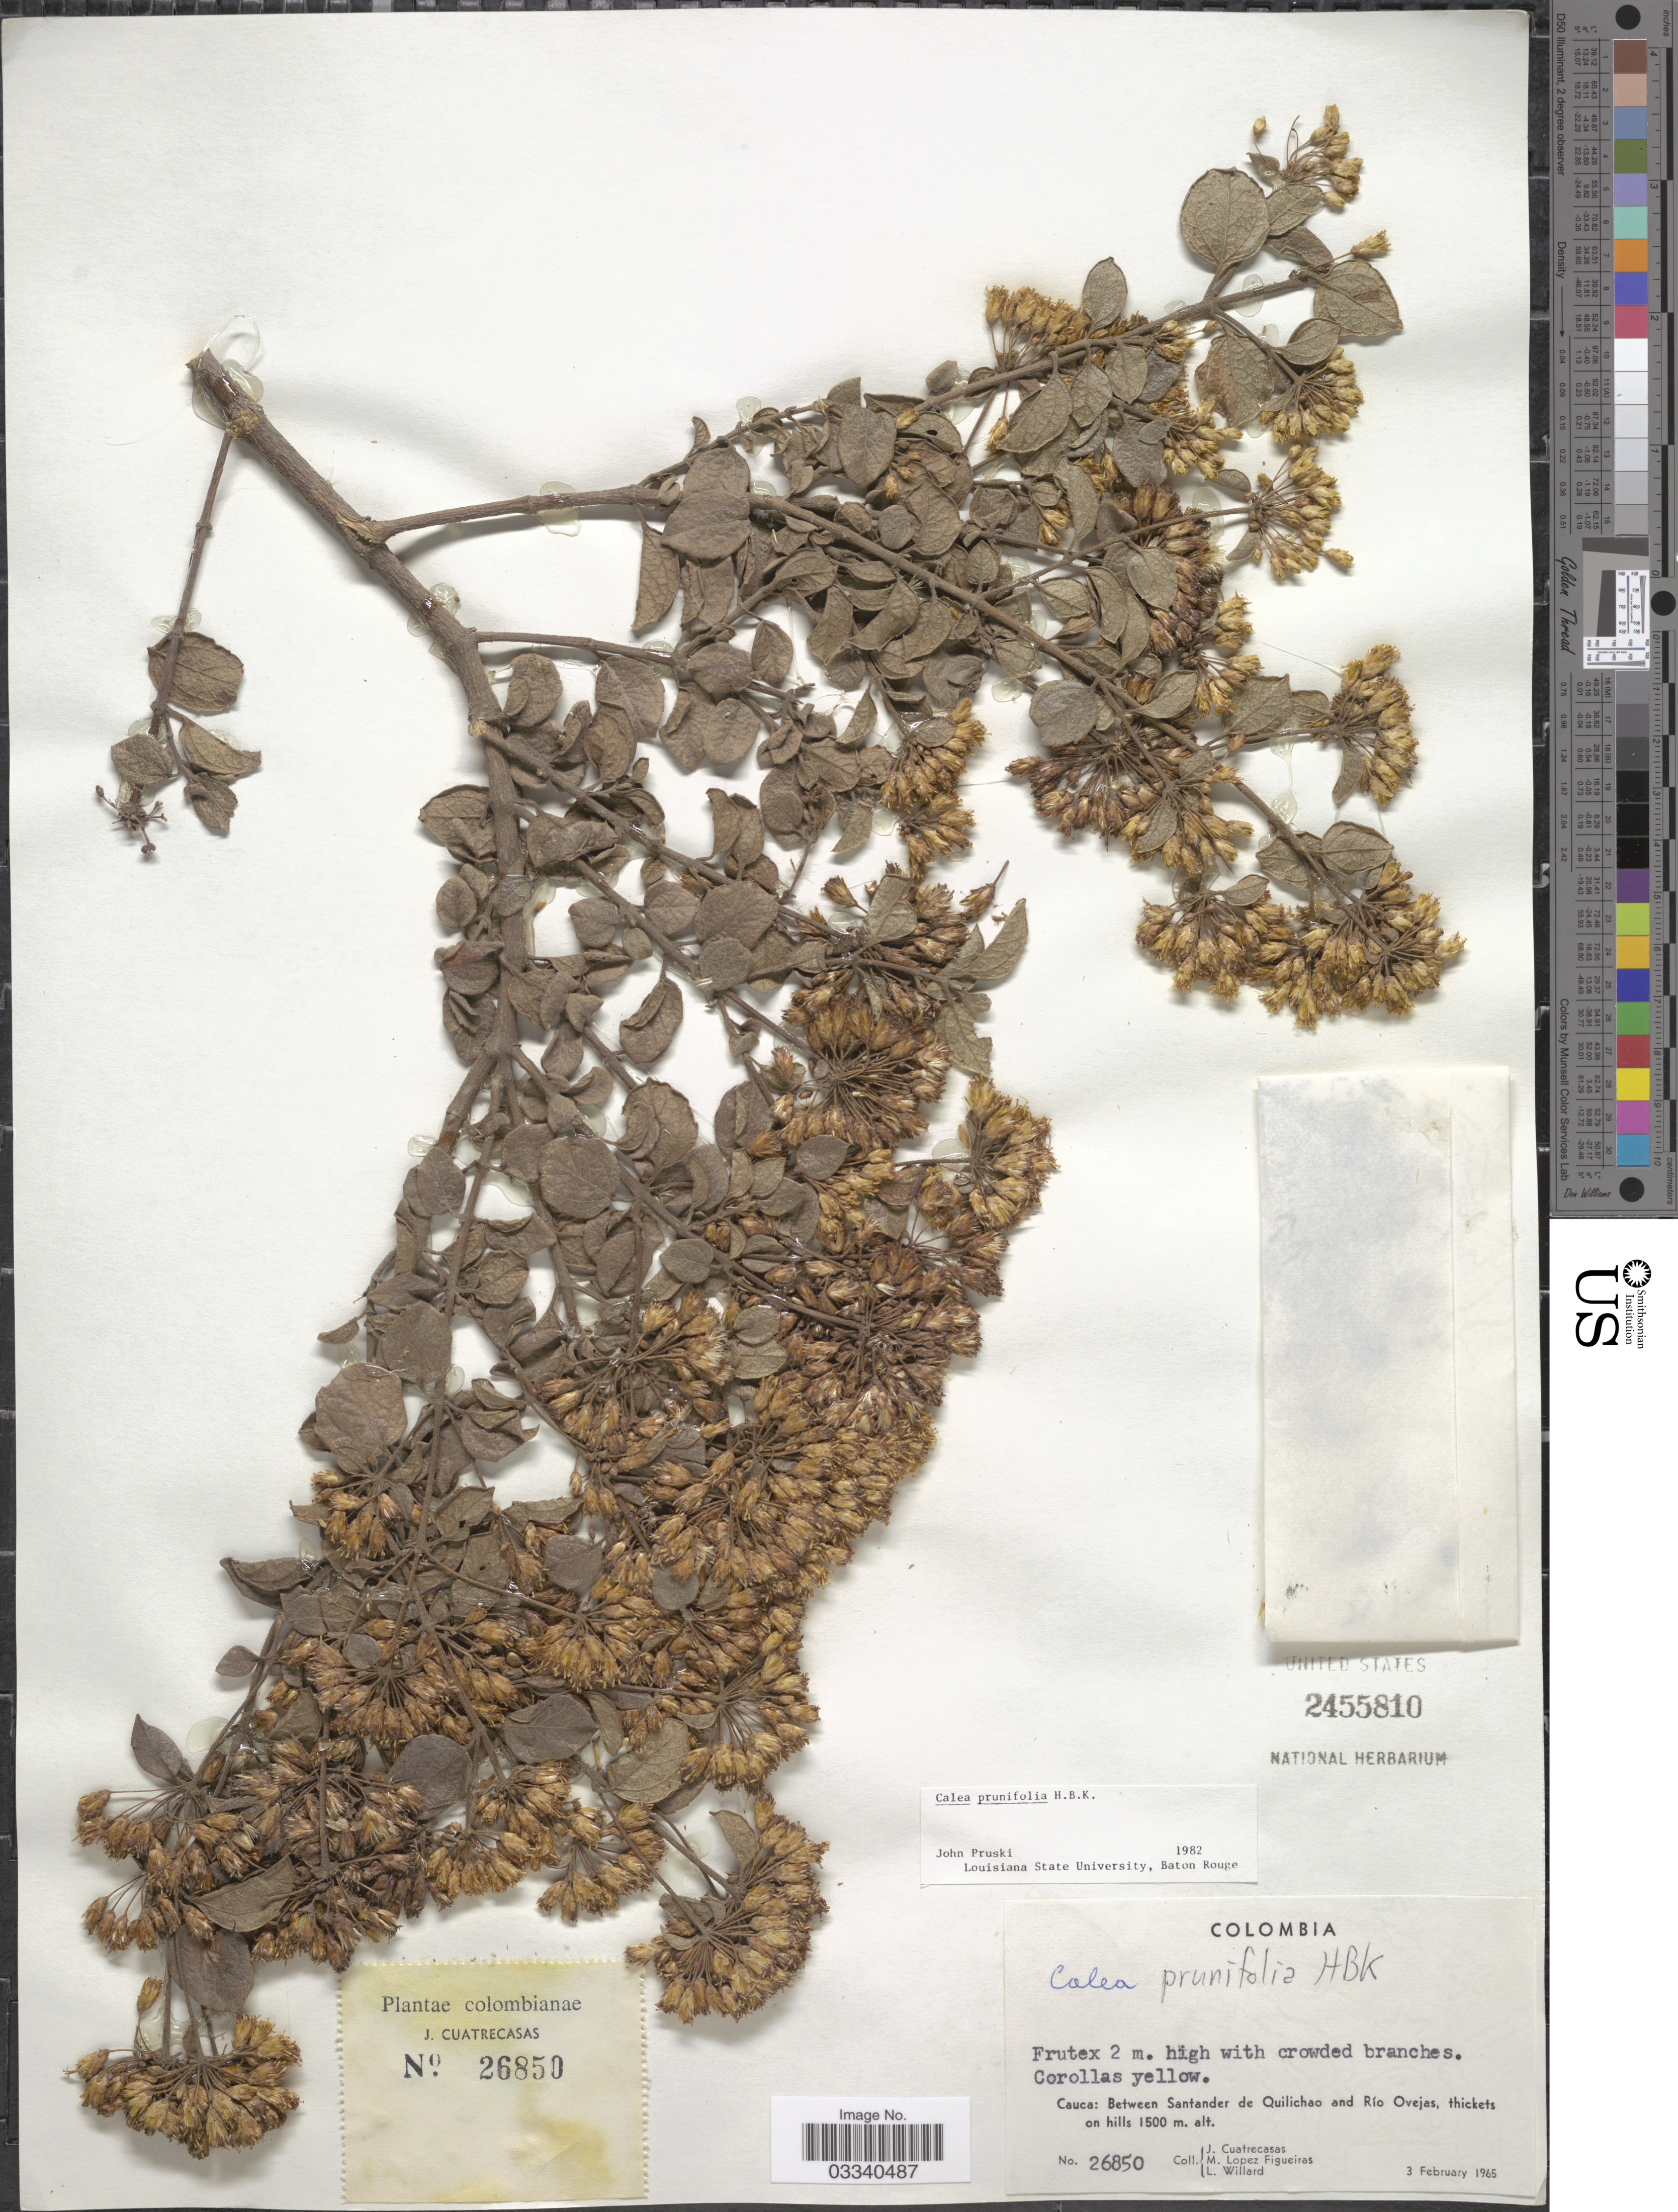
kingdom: Plantae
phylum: Tracheophyta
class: Magnoliopsida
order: Asterales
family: Asteraceae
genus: Calea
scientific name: Calea prunifolia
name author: Kunth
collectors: J. Cuatrecasas, M. López Figueiras & L. Willard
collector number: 26850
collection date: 1965-02-03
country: Colombia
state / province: Cauca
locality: Between Santander de Quilichao and Río Ovejas.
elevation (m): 1500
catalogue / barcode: US 2455810